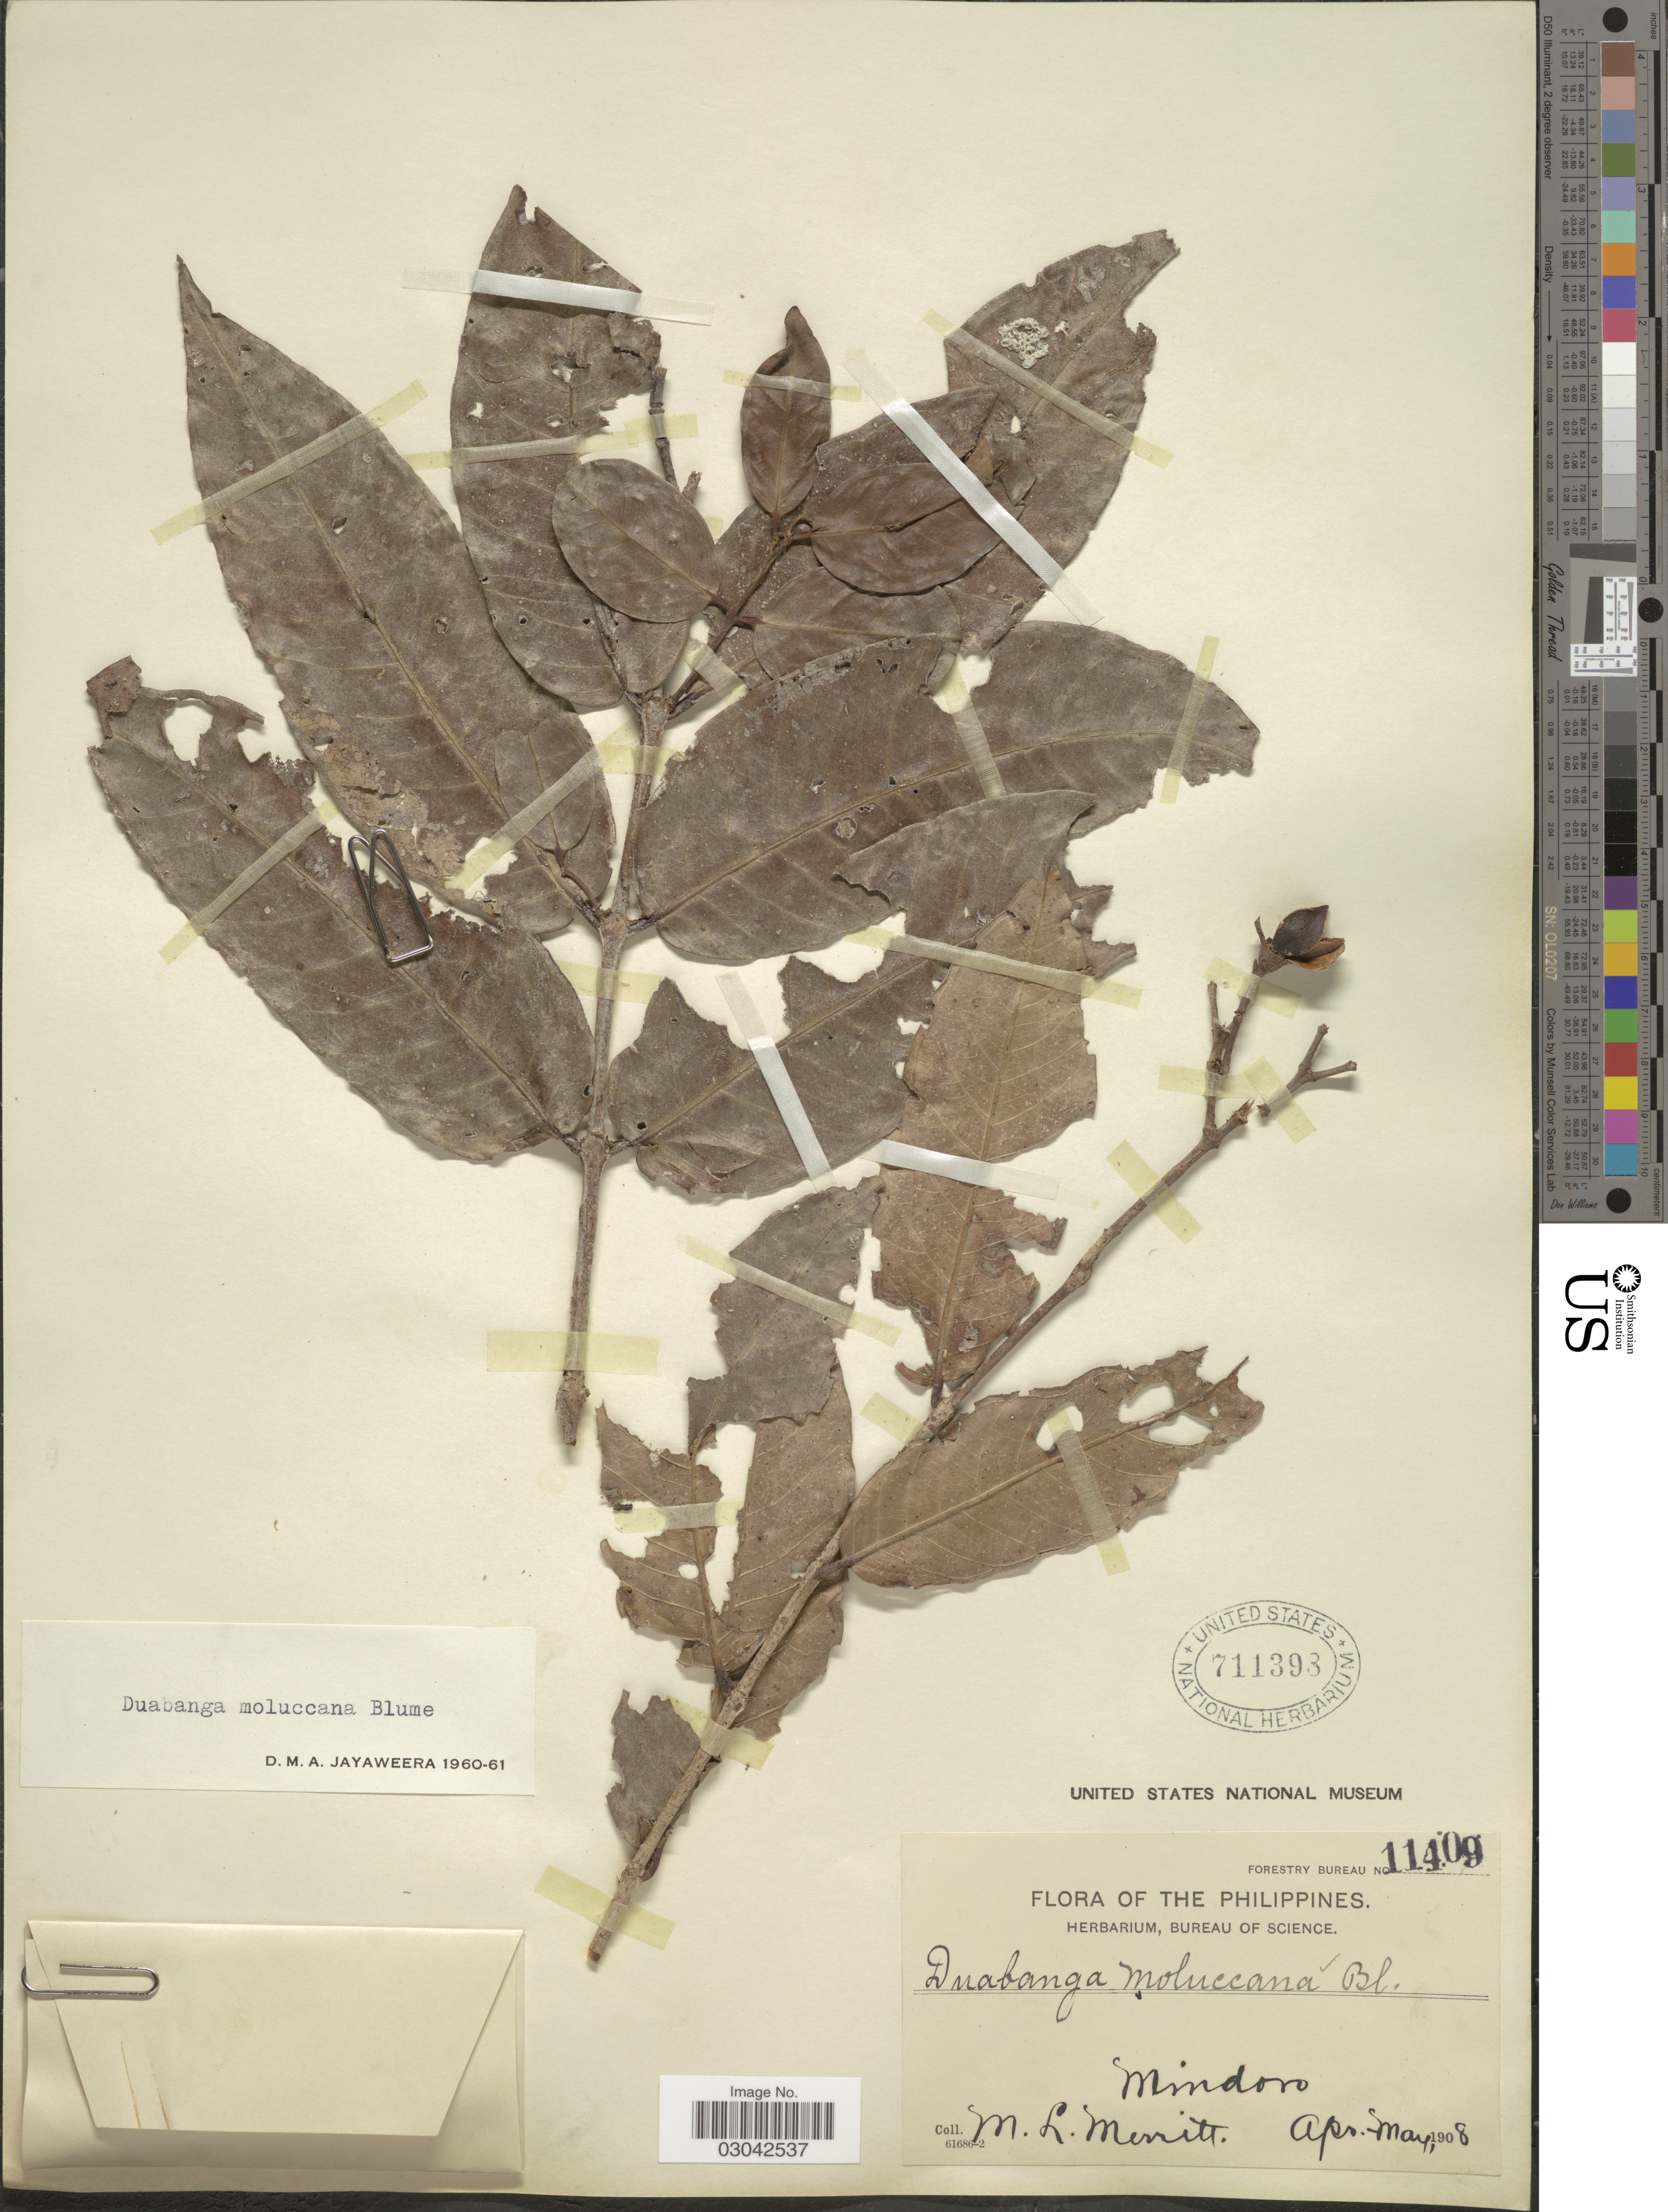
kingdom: Plantae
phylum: Tracheophyta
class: Magnoliopsida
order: Myrtales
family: Lythraceae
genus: Duabanga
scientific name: Duabanga moluccana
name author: Blume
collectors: M. L. Merritt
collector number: Forestry Bureau 11409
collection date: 1908-04/1908-05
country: Philippines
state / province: Mimaropa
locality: Mindoro.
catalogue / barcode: US 711398